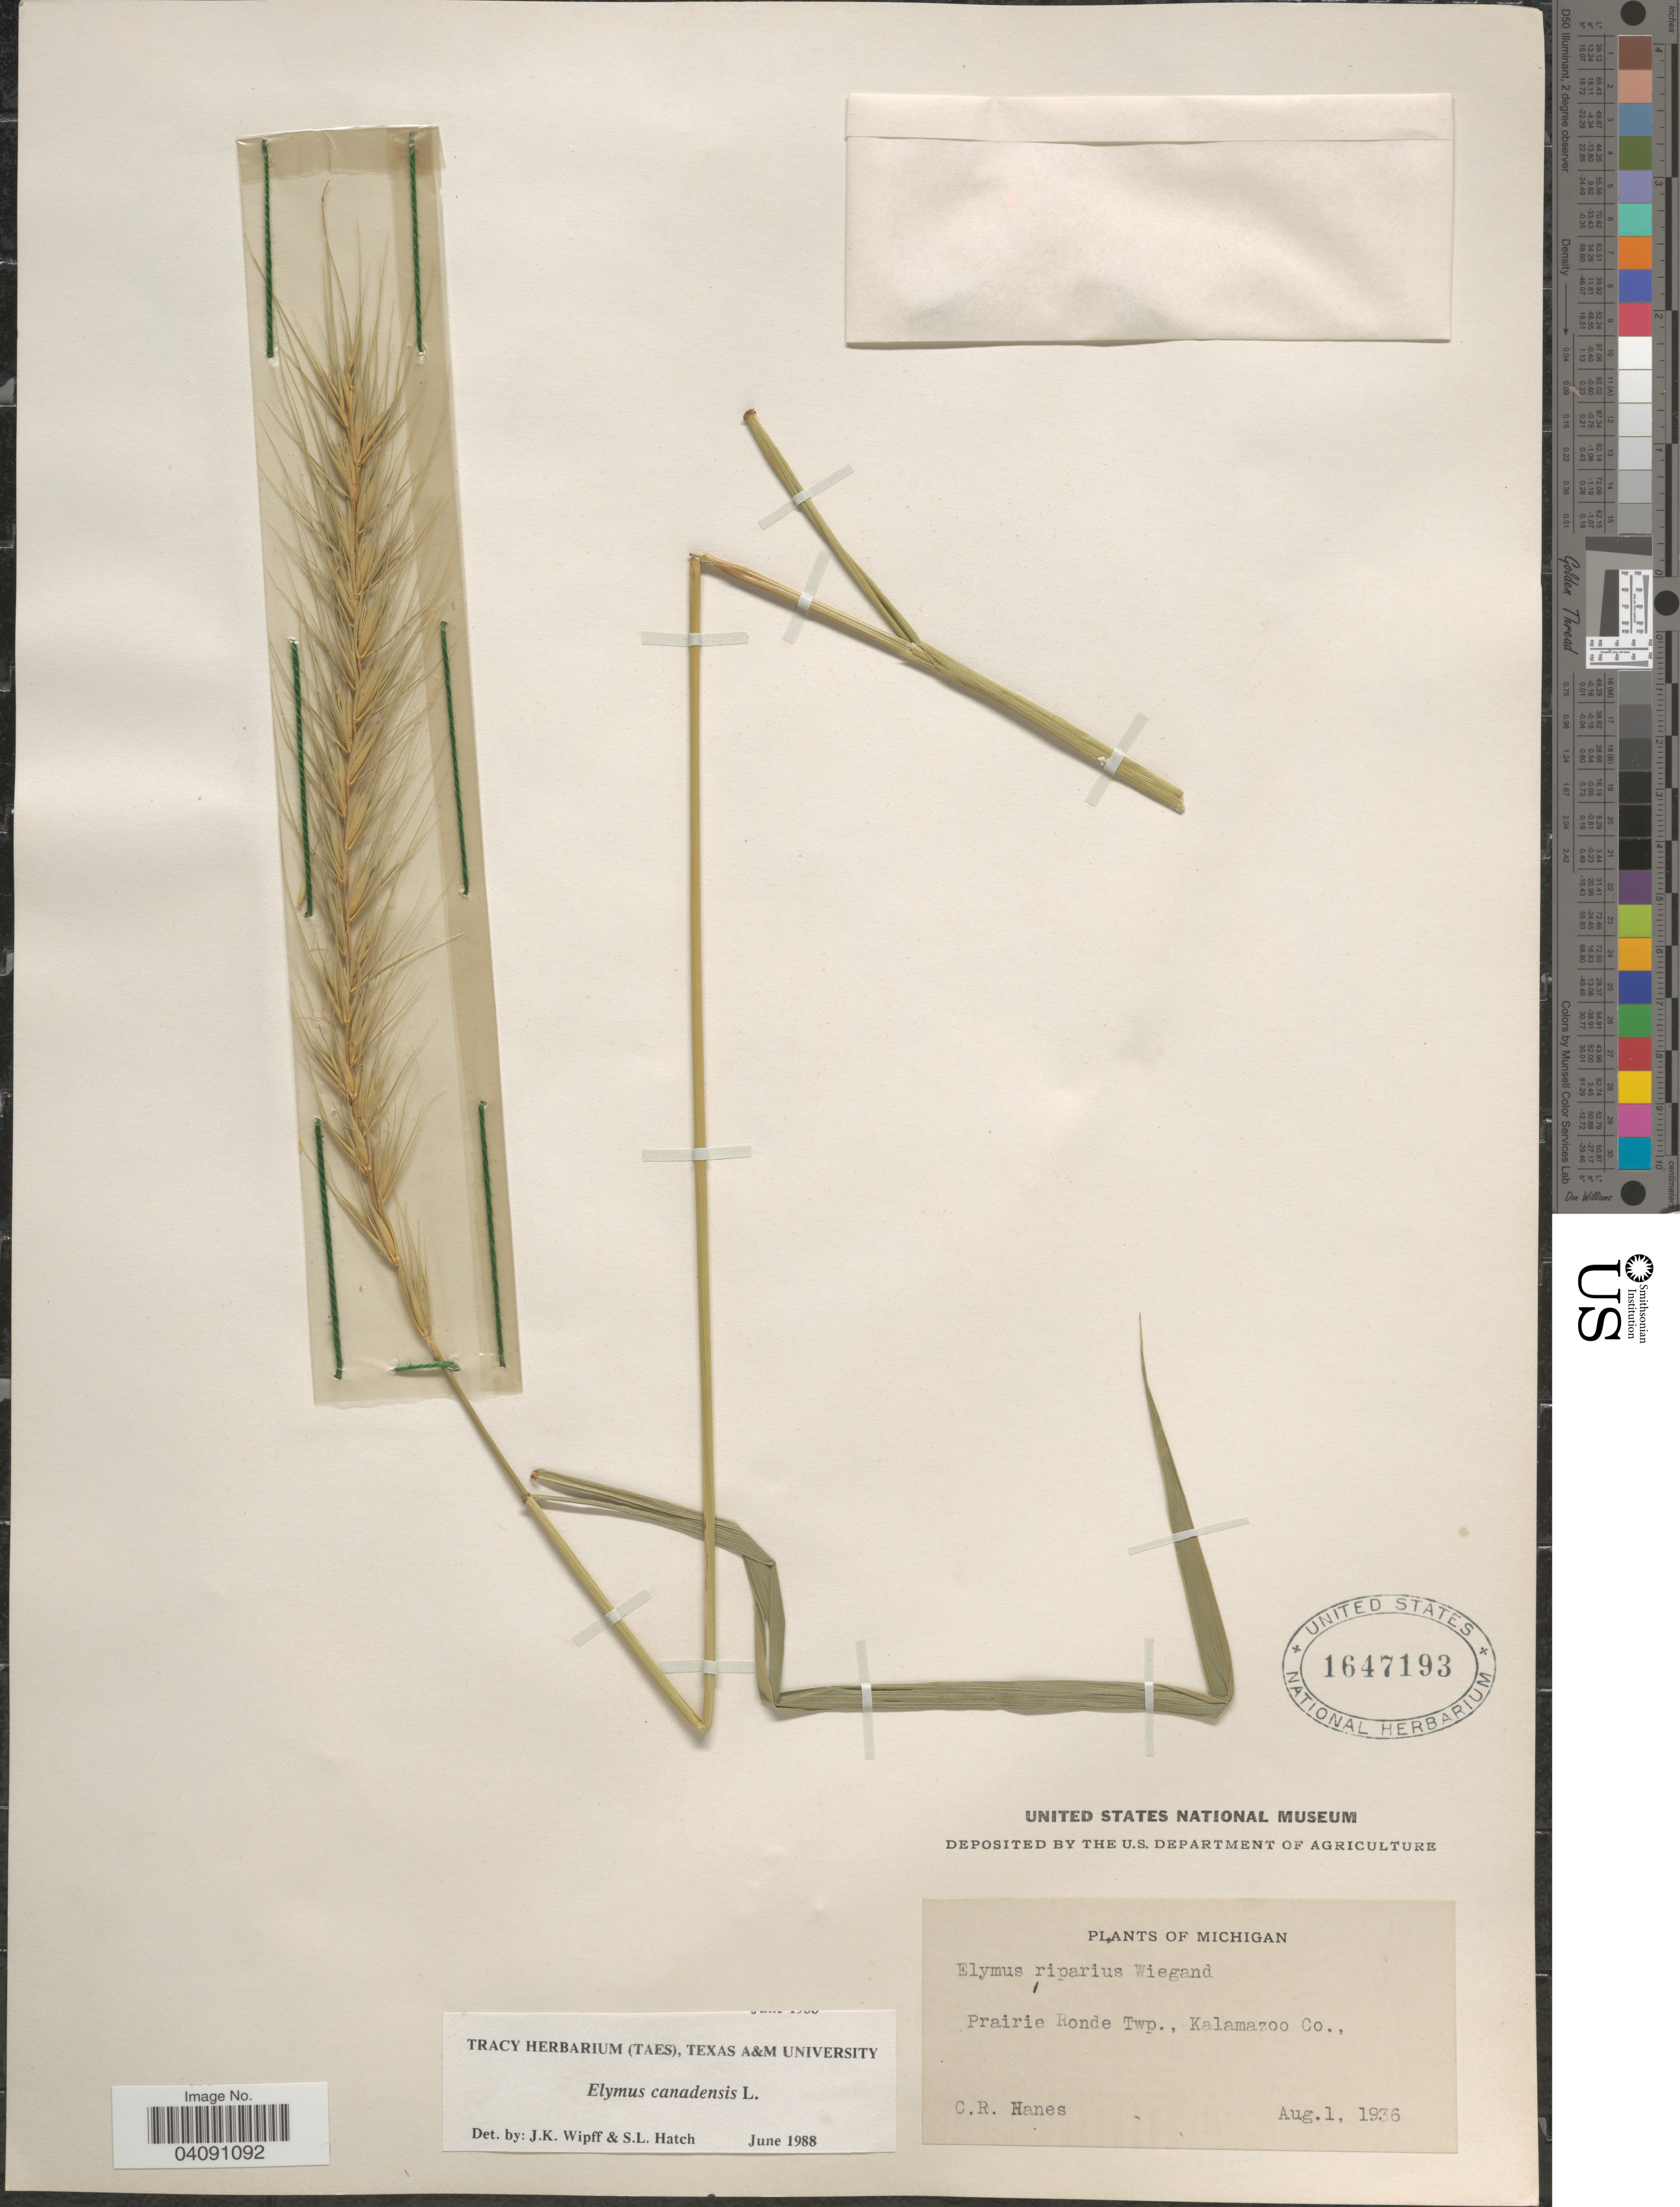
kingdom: Plantae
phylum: Tracheophyta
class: Liliopsida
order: Poales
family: Poaceae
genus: Elymus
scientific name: Elymus canadensis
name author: L.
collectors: C. Hanes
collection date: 1936-08-01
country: United States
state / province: Michigan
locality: Prairie Ronde Twp., Kalamazoo Co.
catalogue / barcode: US 1647193